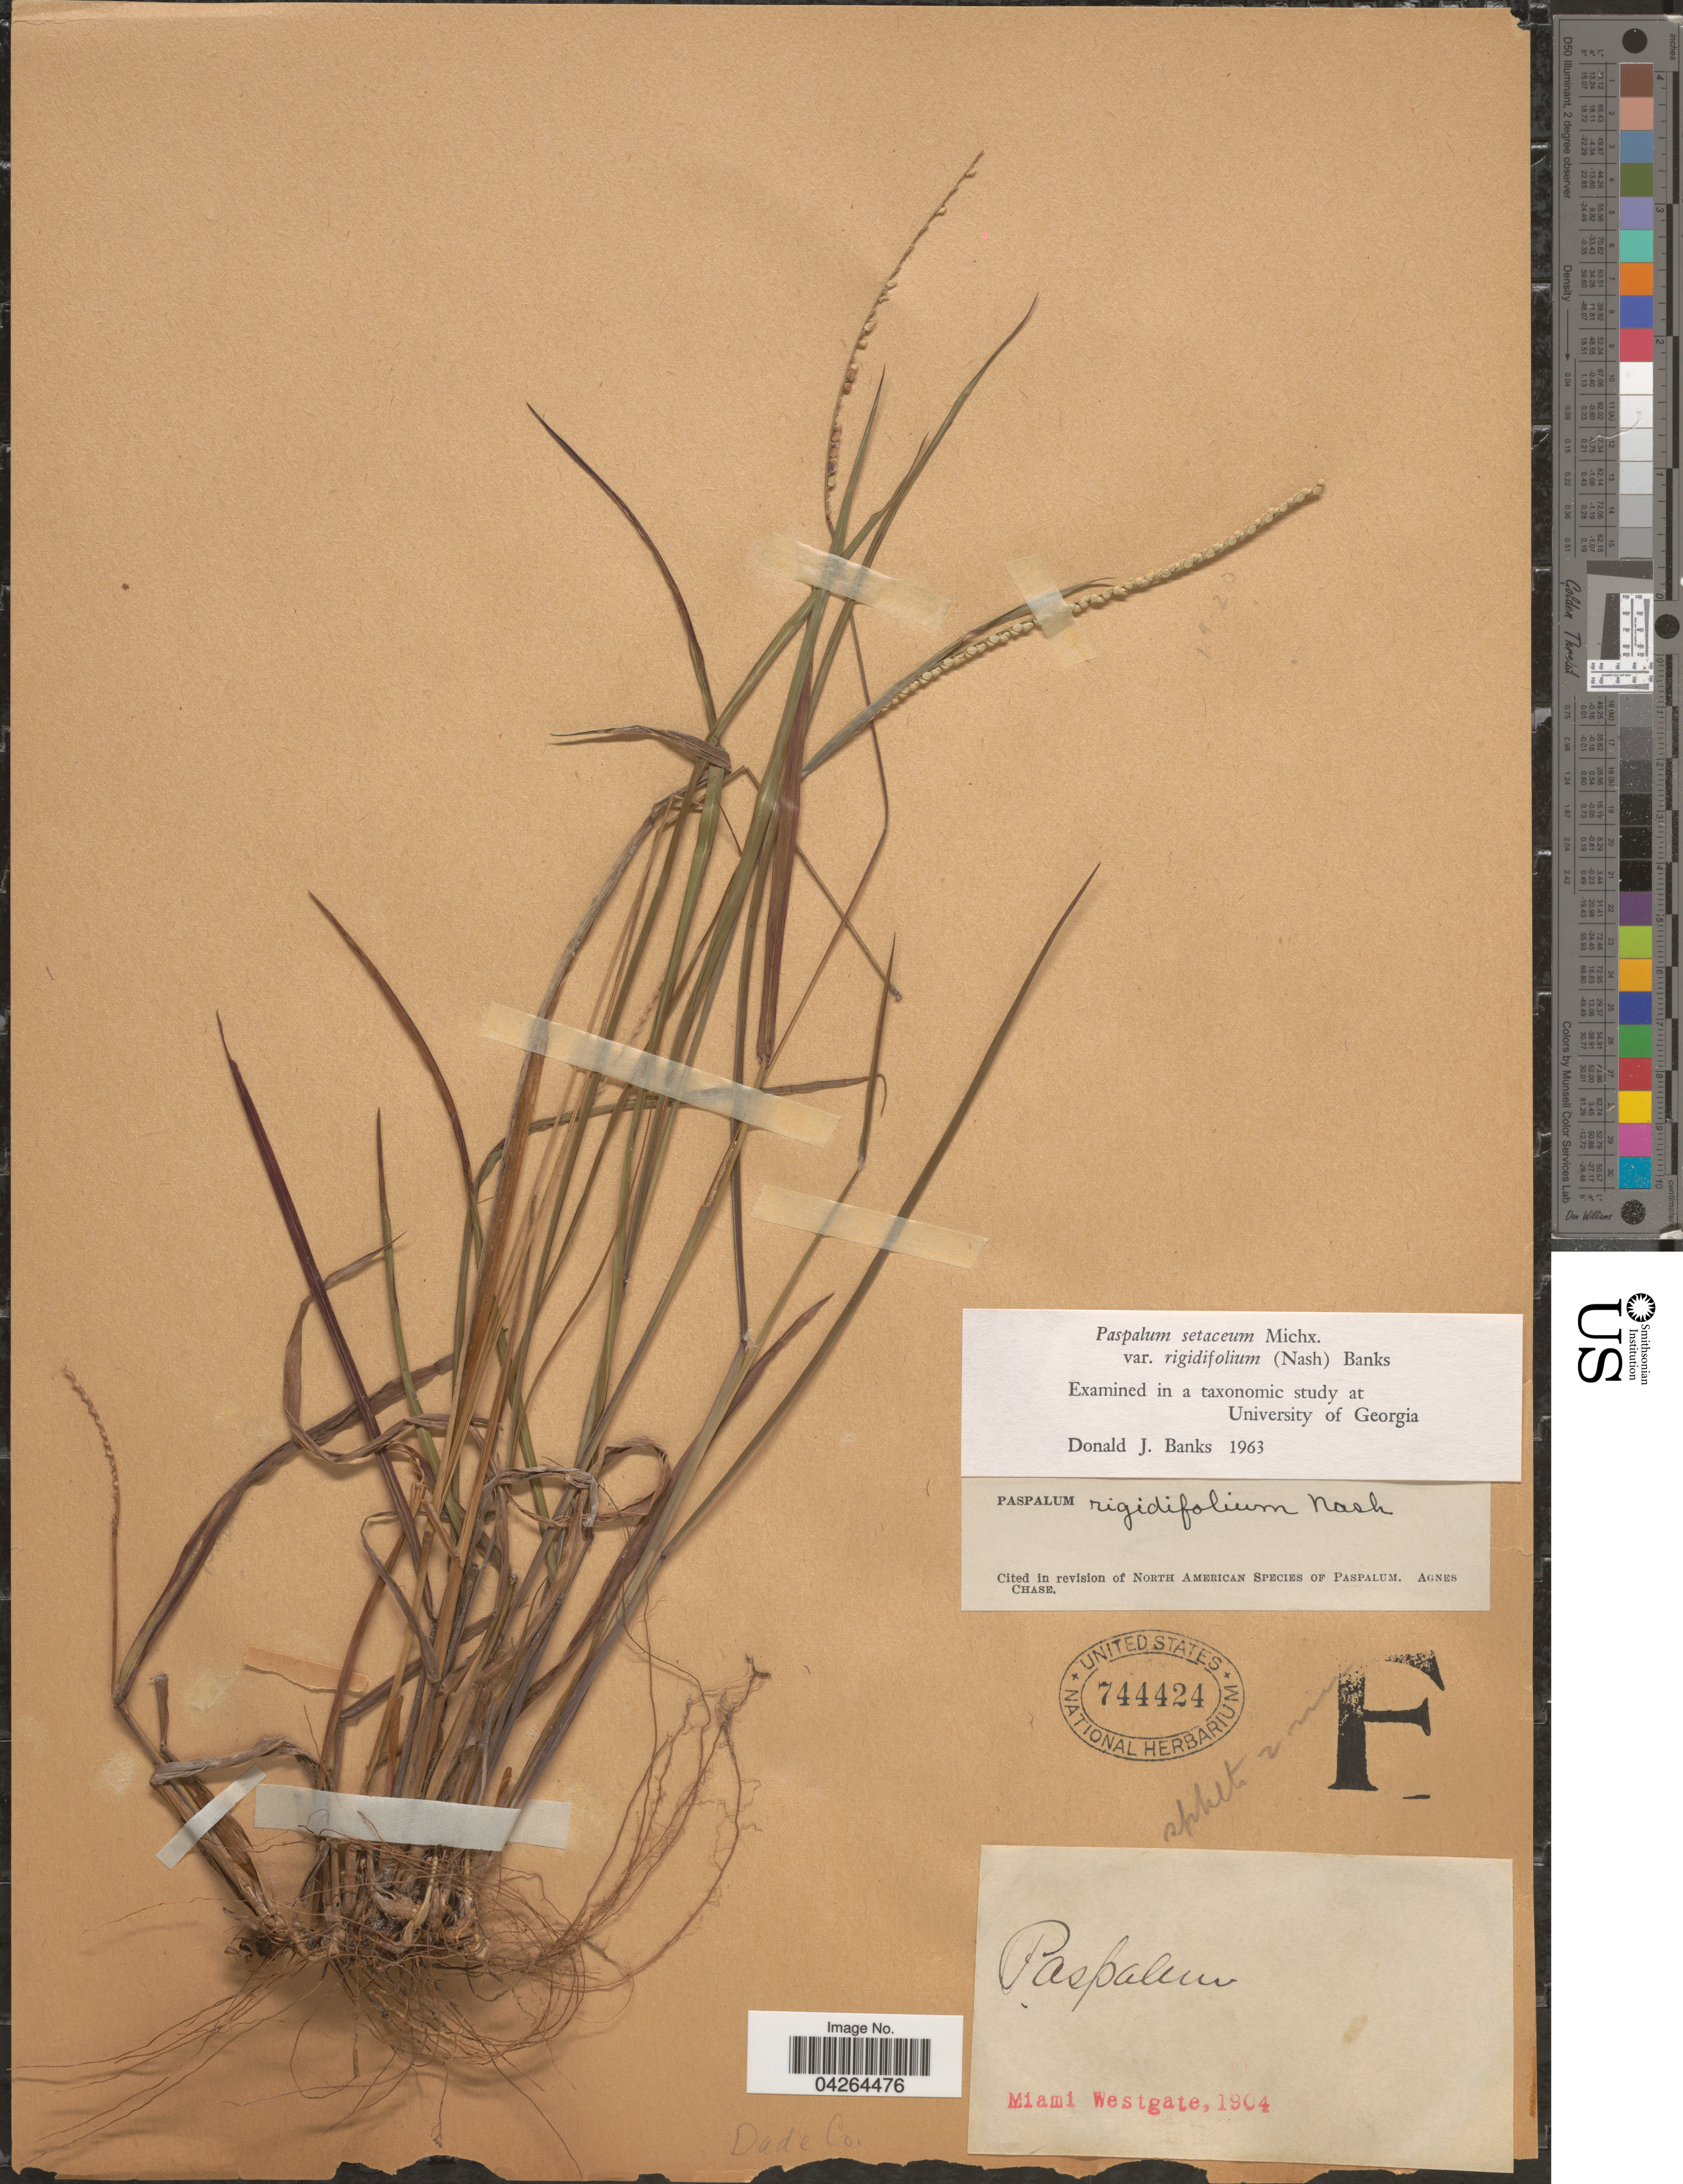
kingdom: Plantae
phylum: Tracheophyta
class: Liliopsida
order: Poales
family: Poaceae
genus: Paspalum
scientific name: Paspalum setaceum var. rigidifolium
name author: (Nash) D.J. Banks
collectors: -. Westgate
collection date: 1904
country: United States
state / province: Florida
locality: Miami. Dade Co.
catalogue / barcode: US 744424